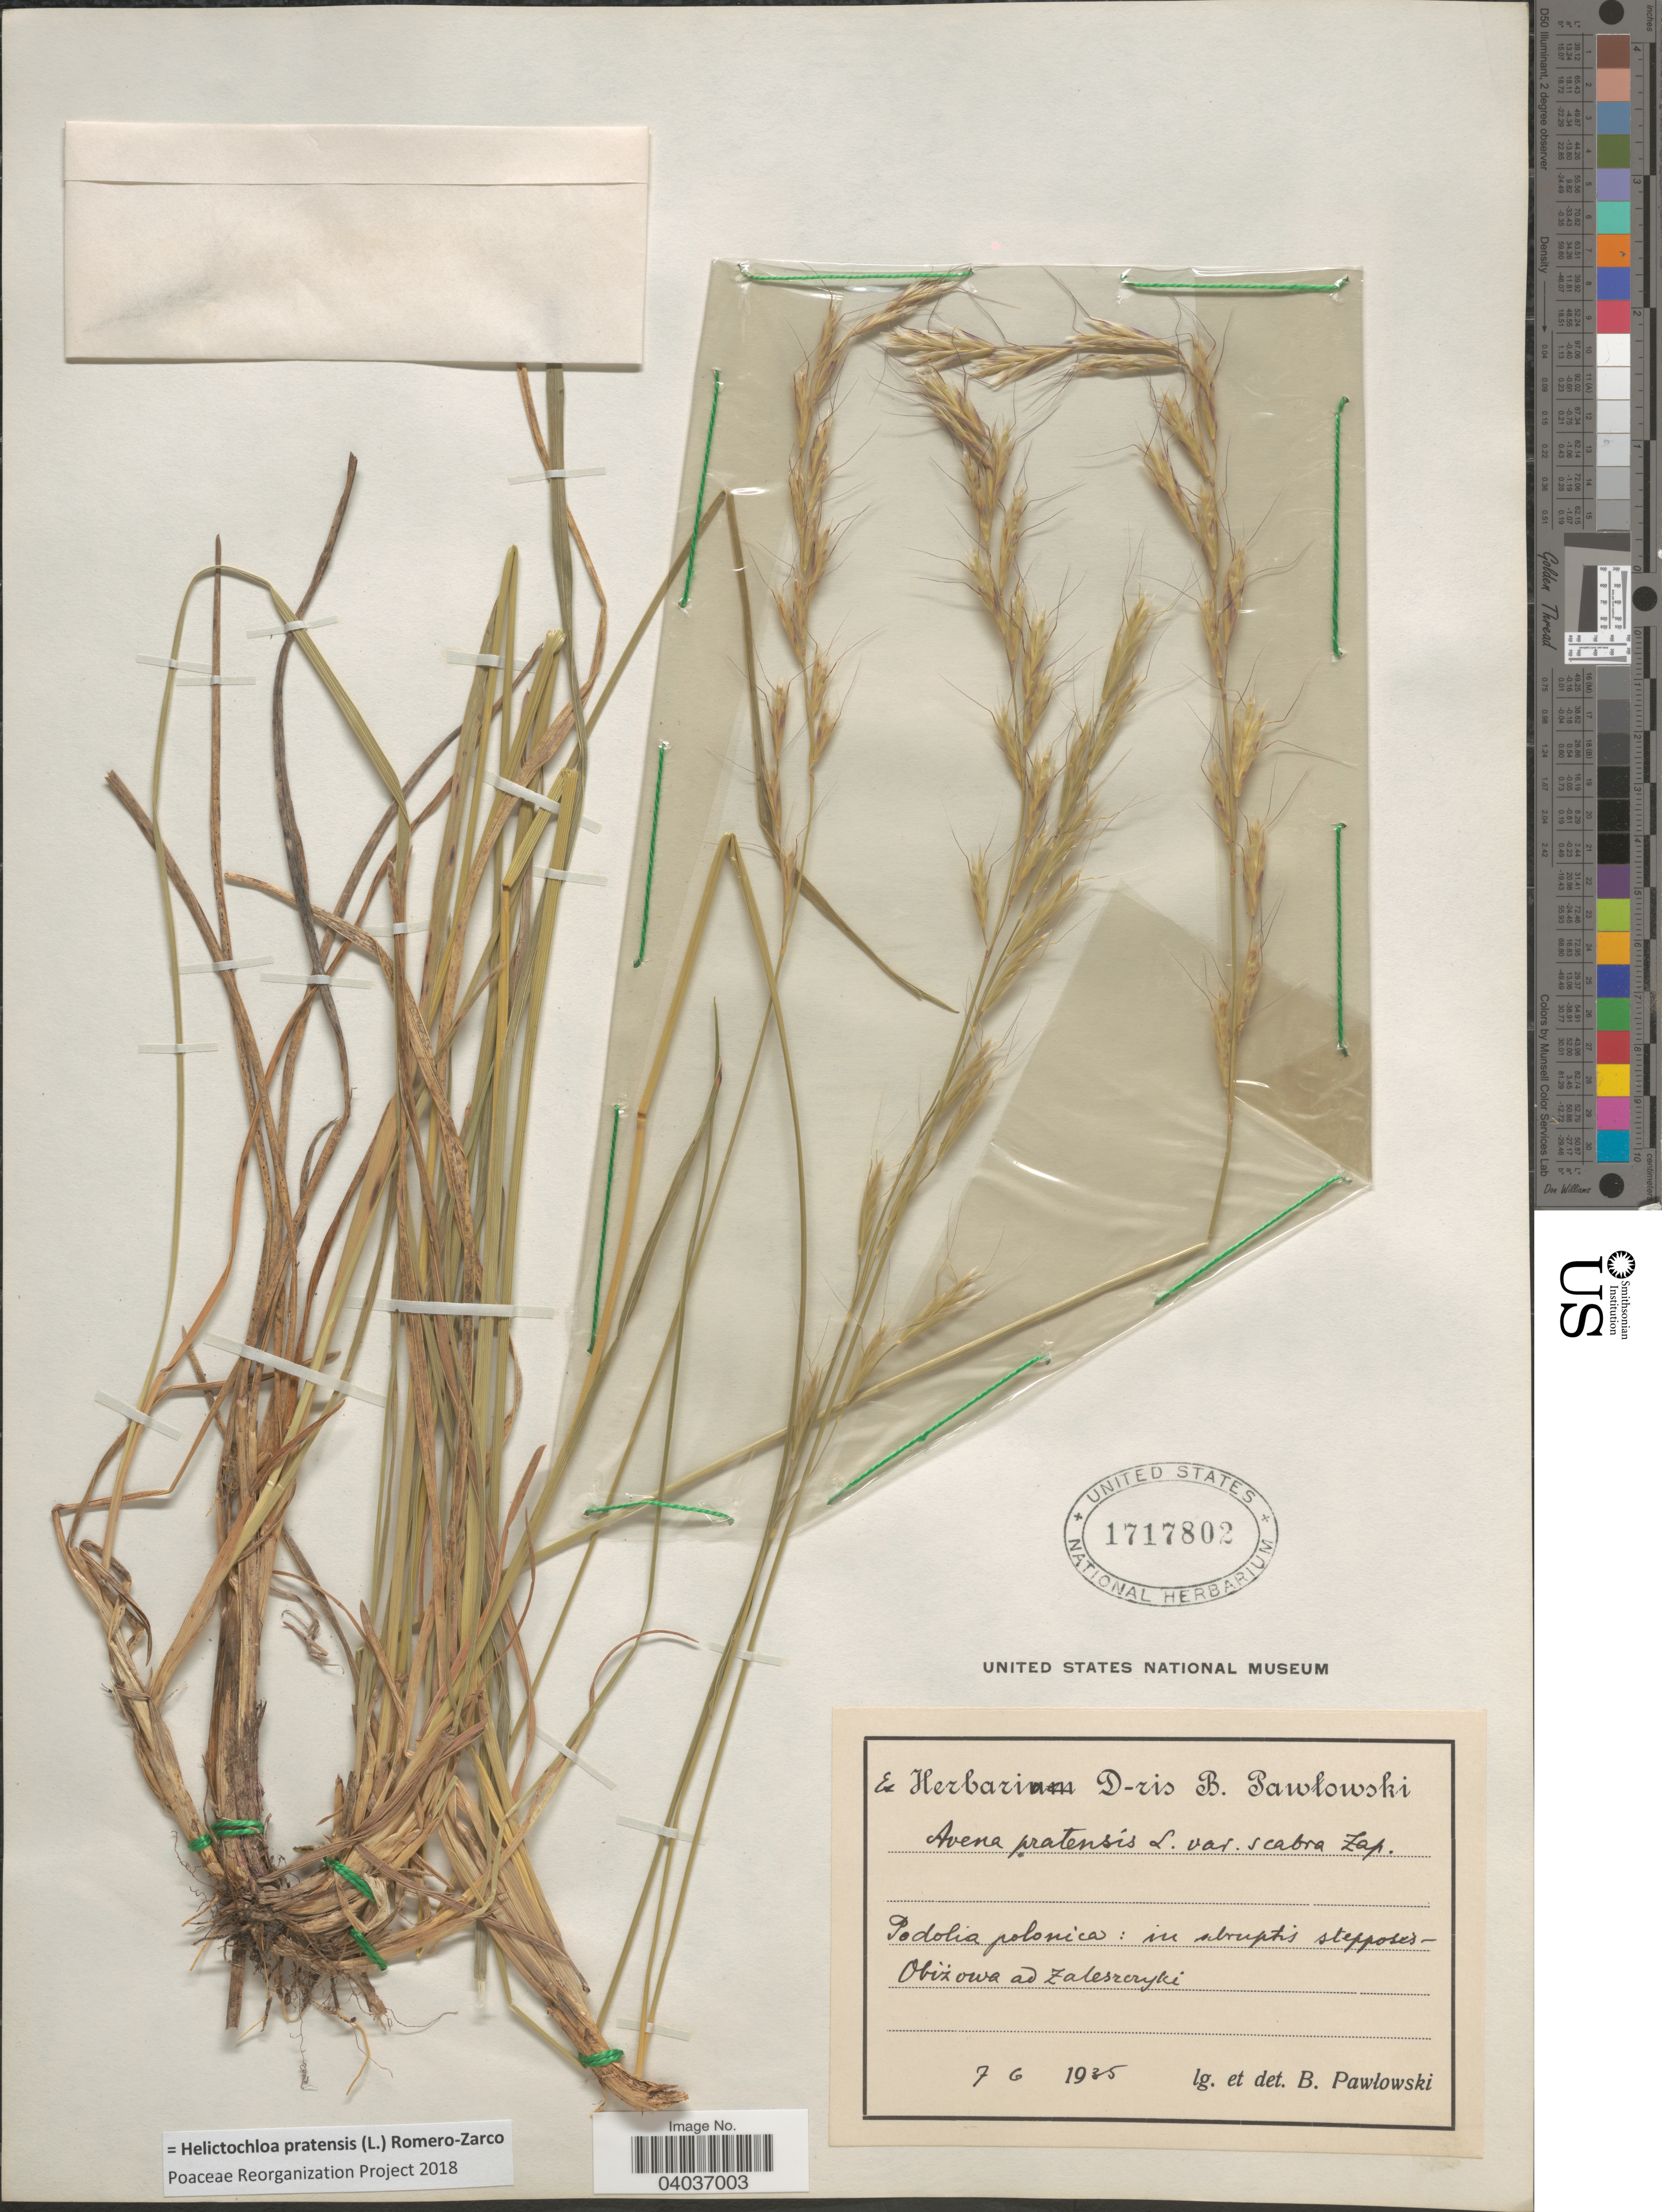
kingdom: Plantae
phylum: Tracheophyta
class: Liliopsida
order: Poales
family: Poaceae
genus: Helictochloa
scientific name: Helictochloa pratensis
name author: (L.) Romero-Zarco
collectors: B. Pawlowski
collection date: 1935-06-07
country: Poland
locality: Podolia polonica: in abruptis stepposes- Obïzowa ad Zalesrcryki.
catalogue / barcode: US 1717802